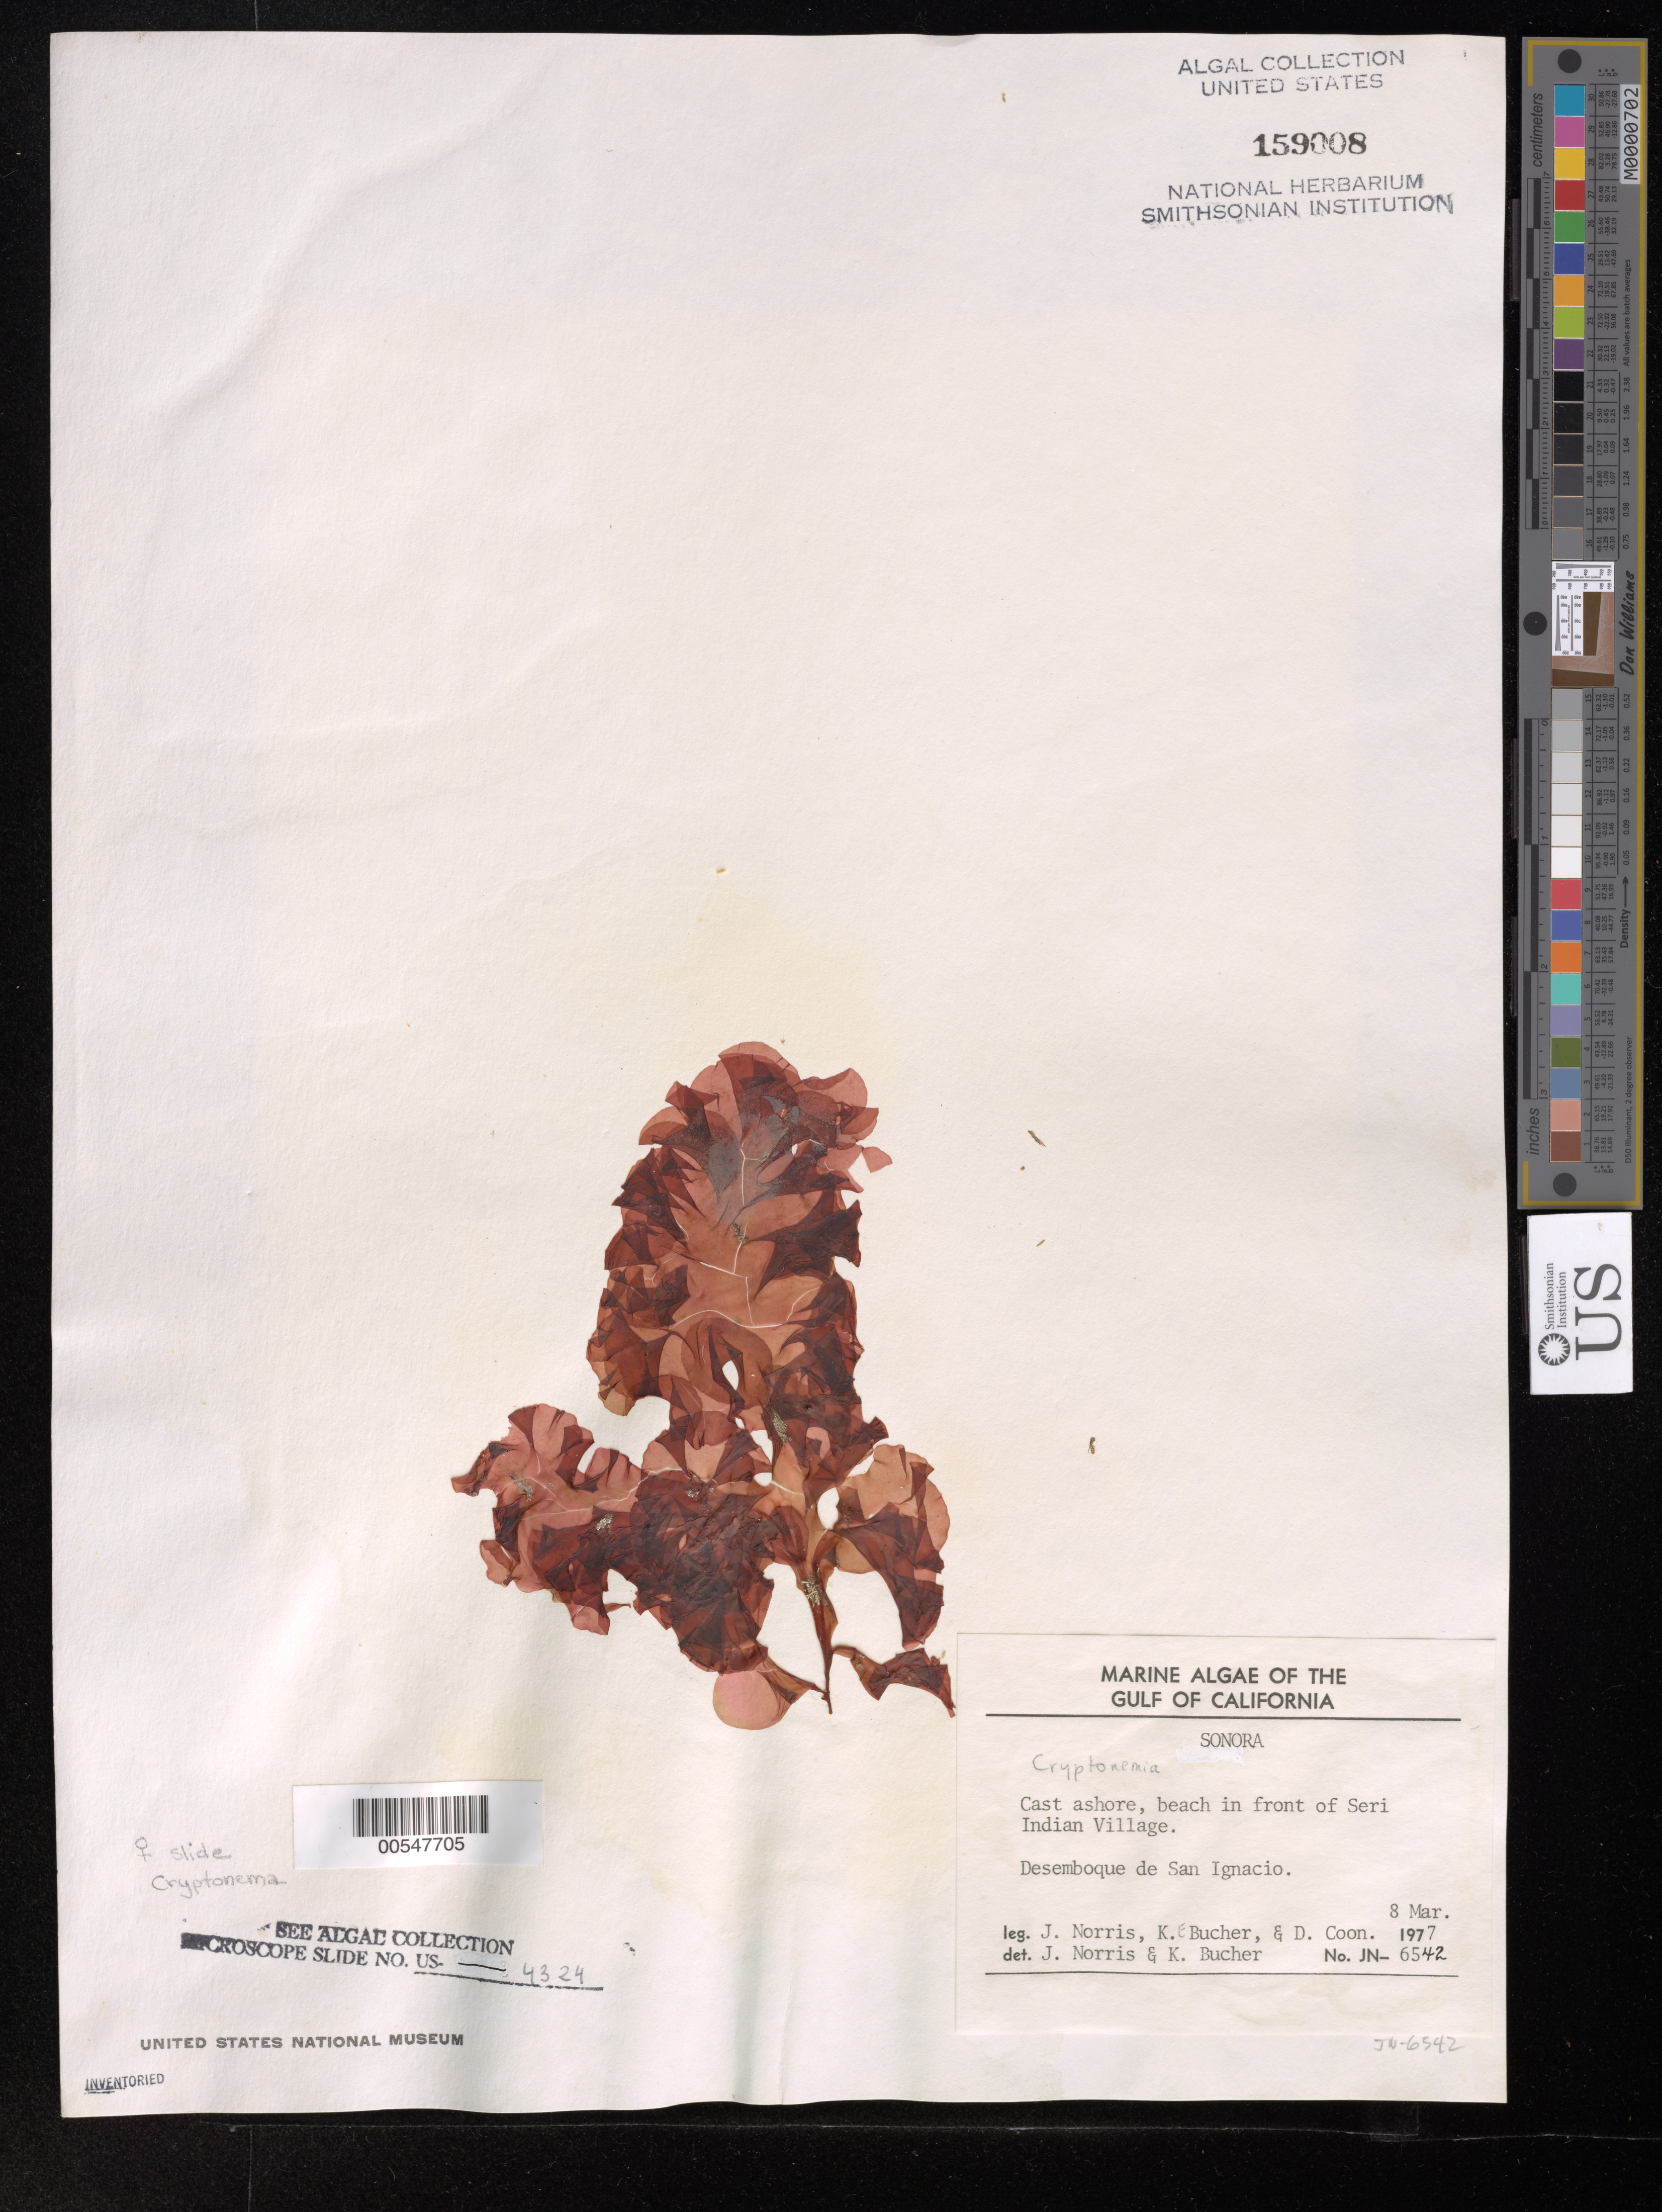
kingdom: Plantae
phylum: Rhodophyta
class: Florideophyceae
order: Halymeniales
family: Halymeniaceae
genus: Cryptonemia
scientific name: Cryptonemia sp.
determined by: Norris, J. N.; Bucher, K. E.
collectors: J. N. Norris, K. E. Bucher & D. Coon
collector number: JN-6542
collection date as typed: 08 Mar 1977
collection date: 1977-03-08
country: Mexico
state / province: Sonora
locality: Desemboque de San Ignacio, Seri Indian village shore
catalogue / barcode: US 159008